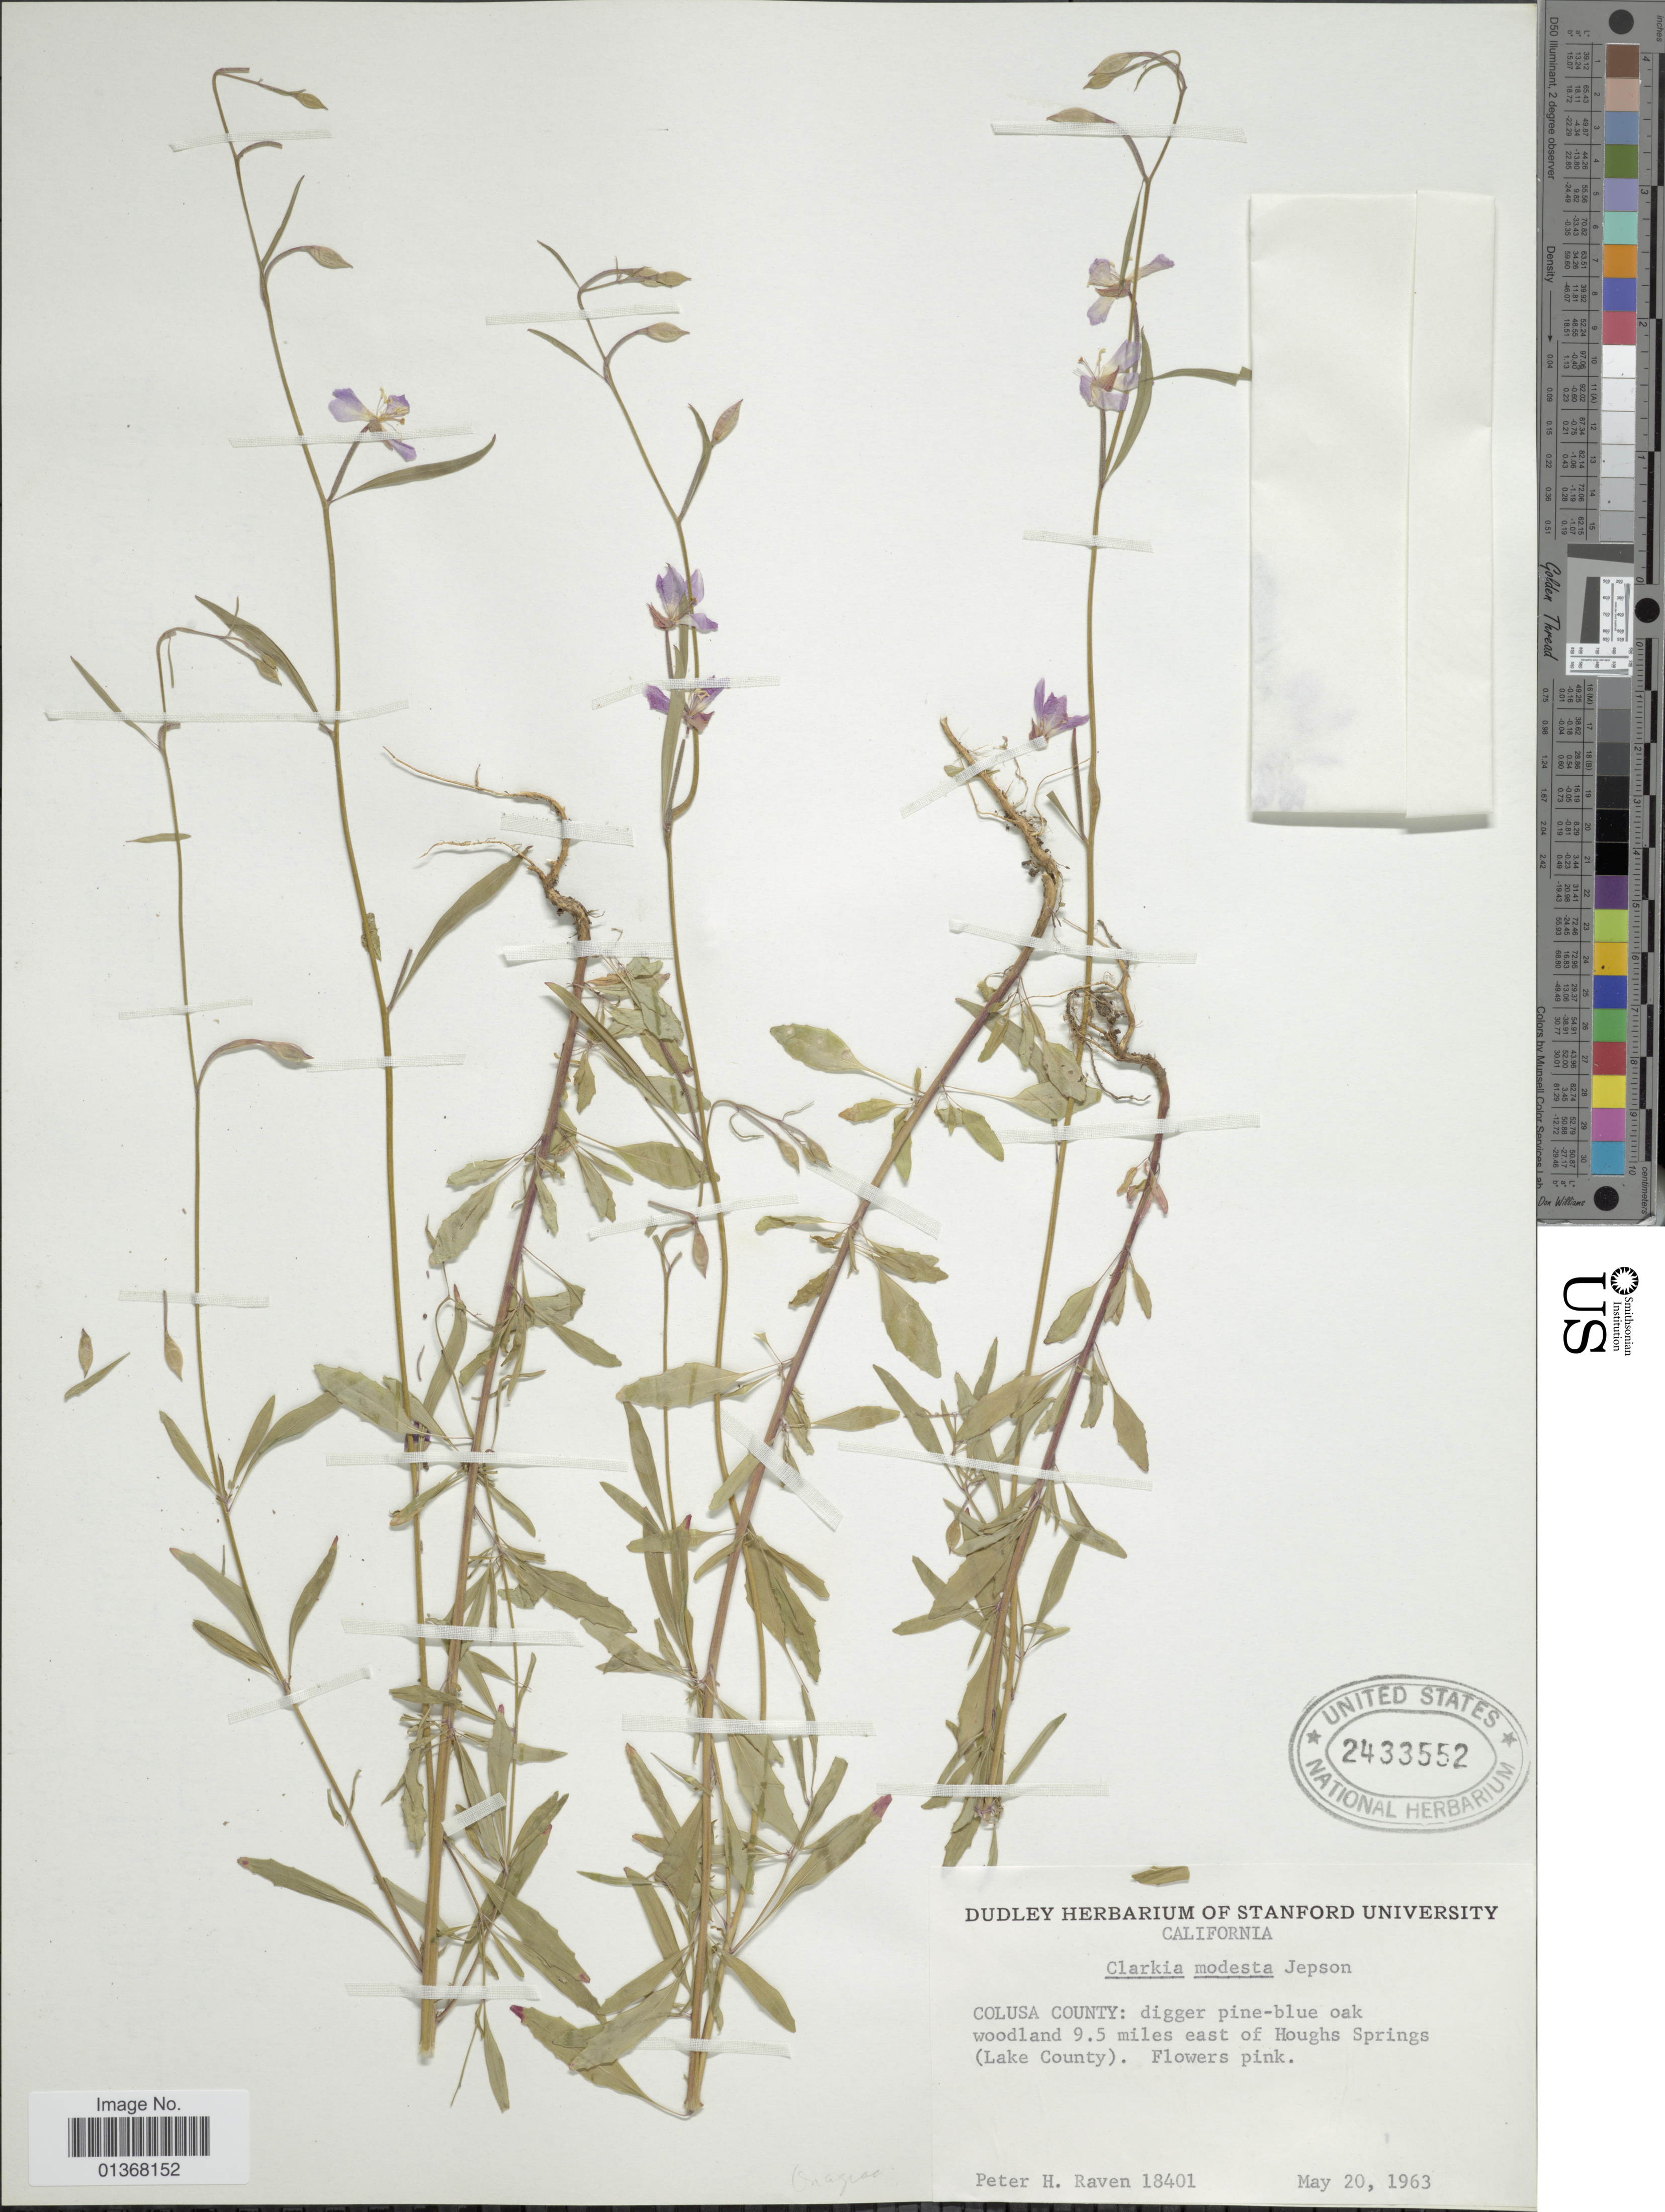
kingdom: Plantae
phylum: Tracheophyta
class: Magnoliopsida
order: Myrtales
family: Onagraceae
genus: Clarkia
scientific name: Clarkia modesta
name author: Jeps.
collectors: P. H. Raven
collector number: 18401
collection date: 1963-05-20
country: United States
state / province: California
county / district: Colusa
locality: Colusa County: digger pine-blue oak woodland 9.5 miles east of Houghs Springs (Lake County)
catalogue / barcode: US 2433552